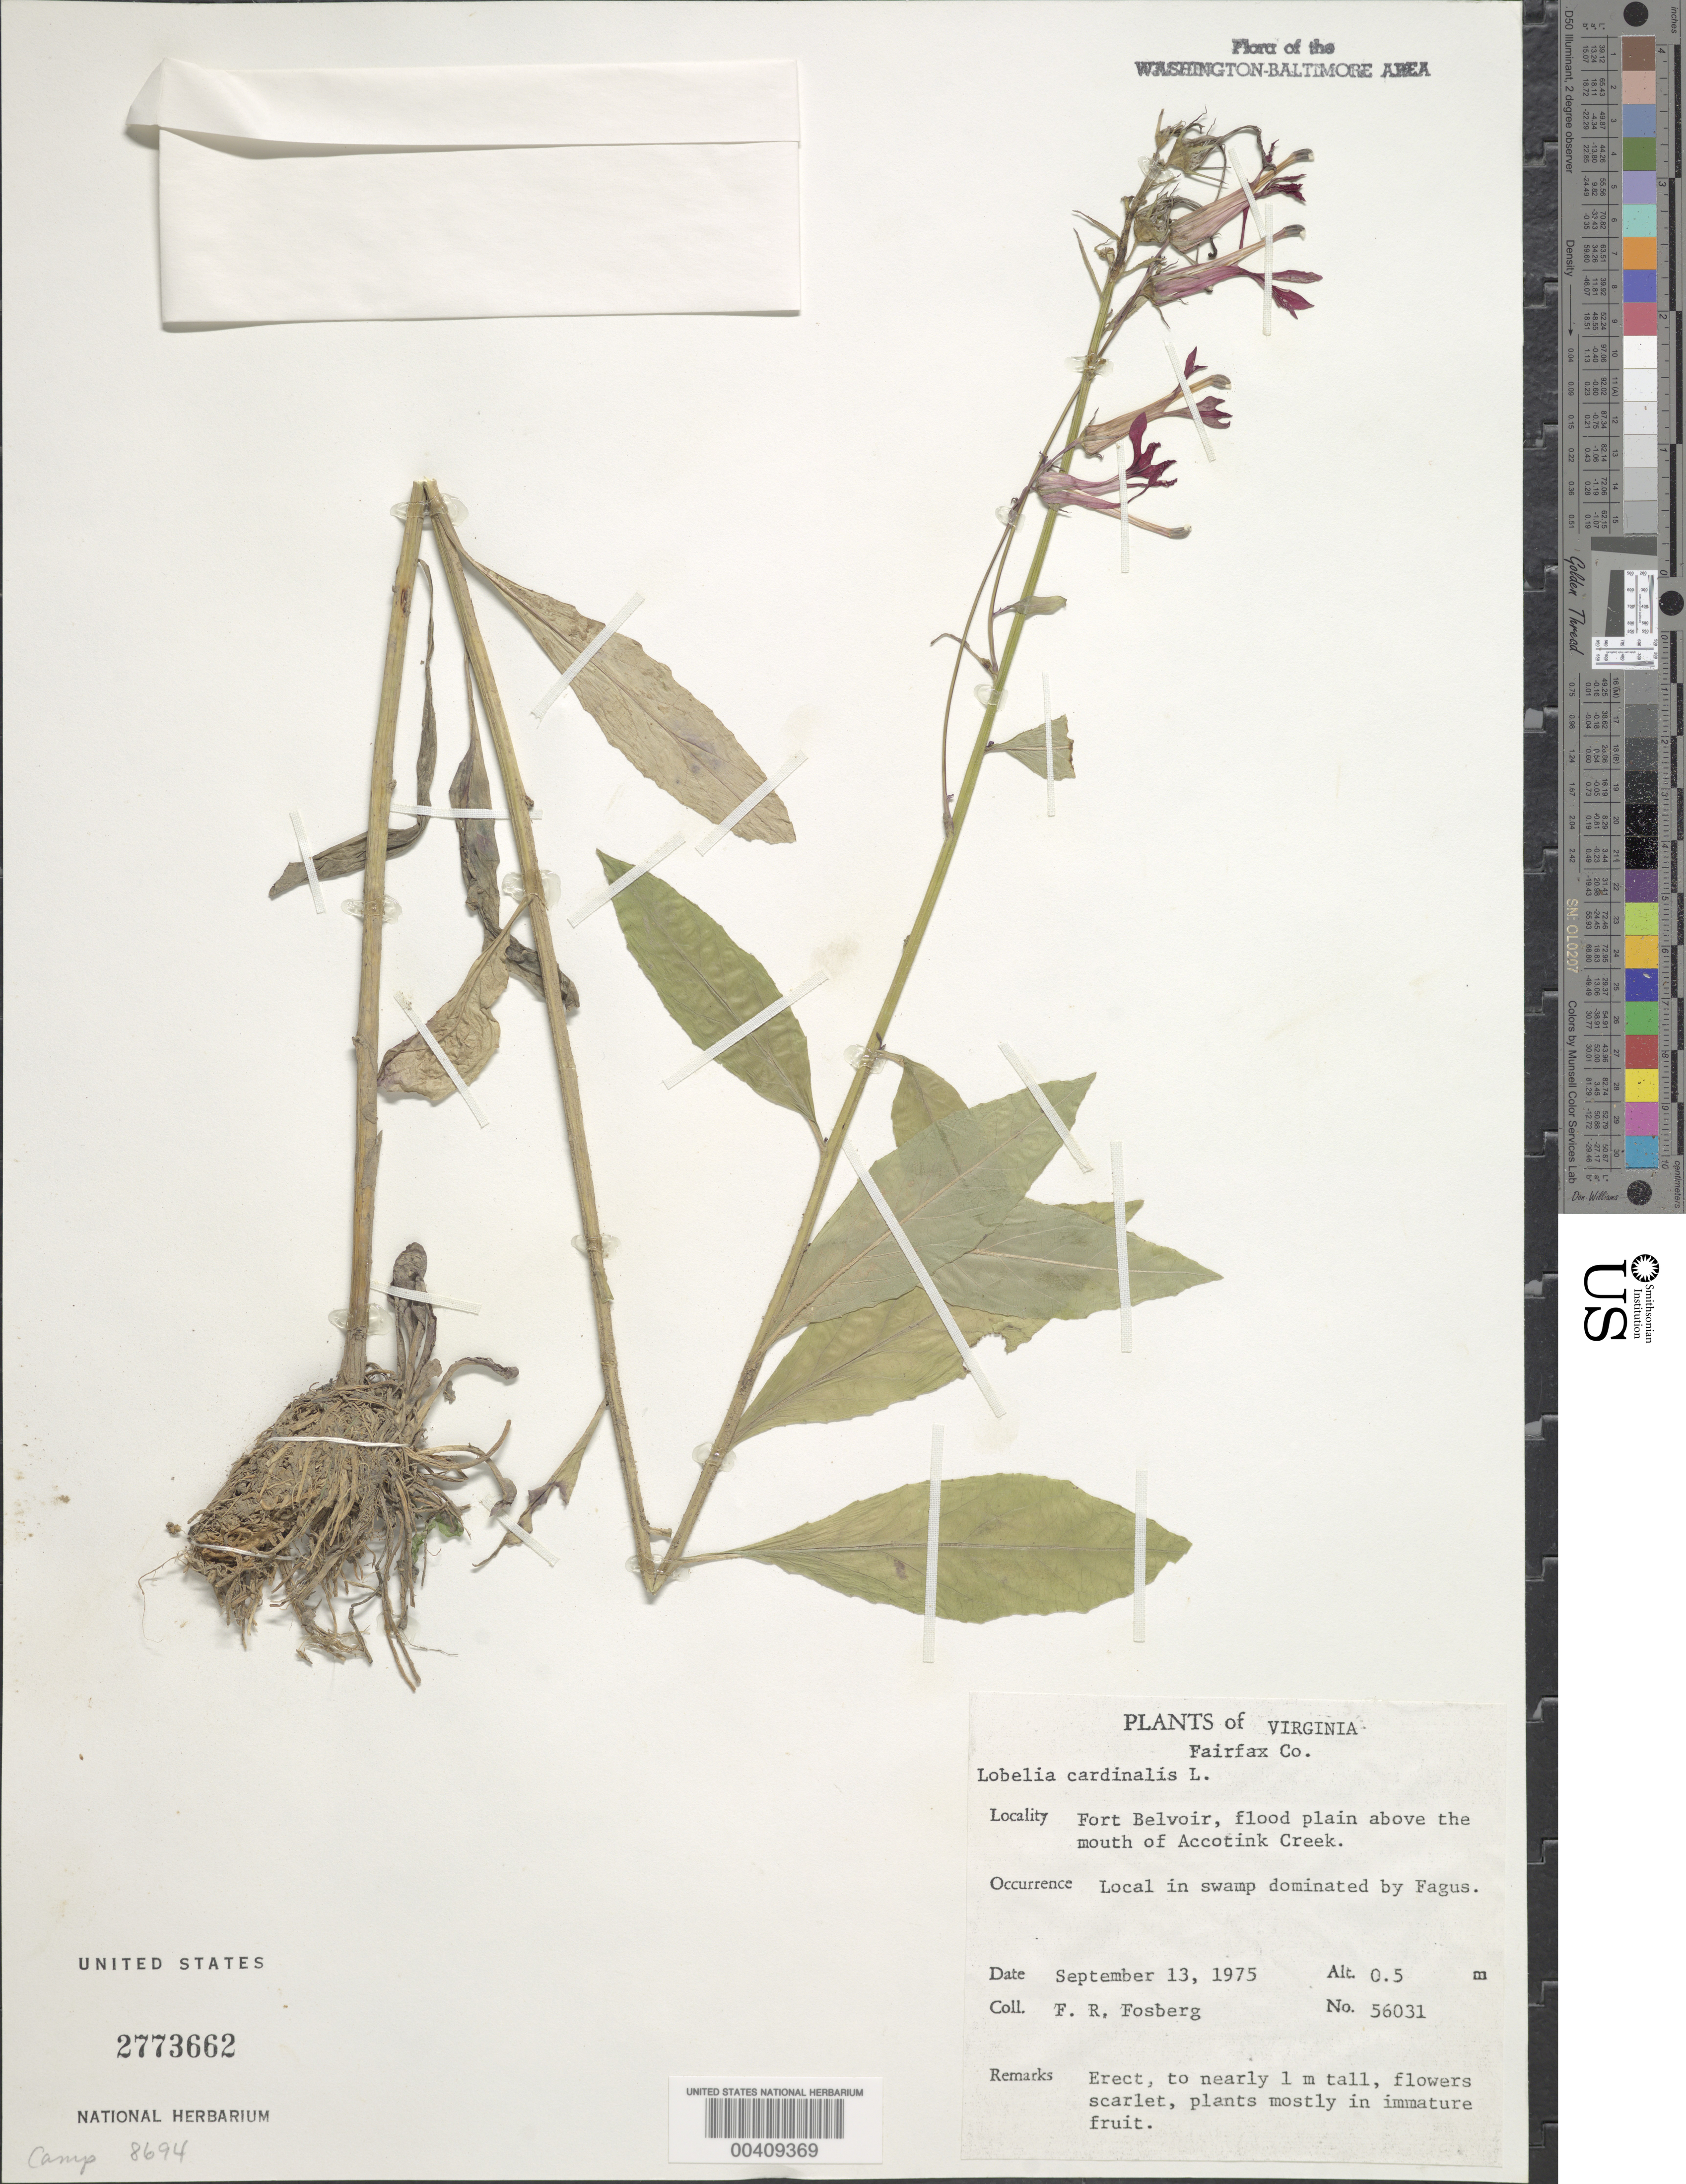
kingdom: Plantae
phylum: Tracheophyta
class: Magnoliopsida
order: Asterales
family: Campanulaceae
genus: Lobelia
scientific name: Lobelia cardinalis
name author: L.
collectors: F. R. Fosberg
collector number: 56031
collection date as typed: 13 Sep 1975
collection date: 1975-09-13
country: United States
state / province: Virginia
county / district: Fairfax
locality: Fort Belvoir, Plain above Accotink Creek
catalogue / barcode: US 2773662